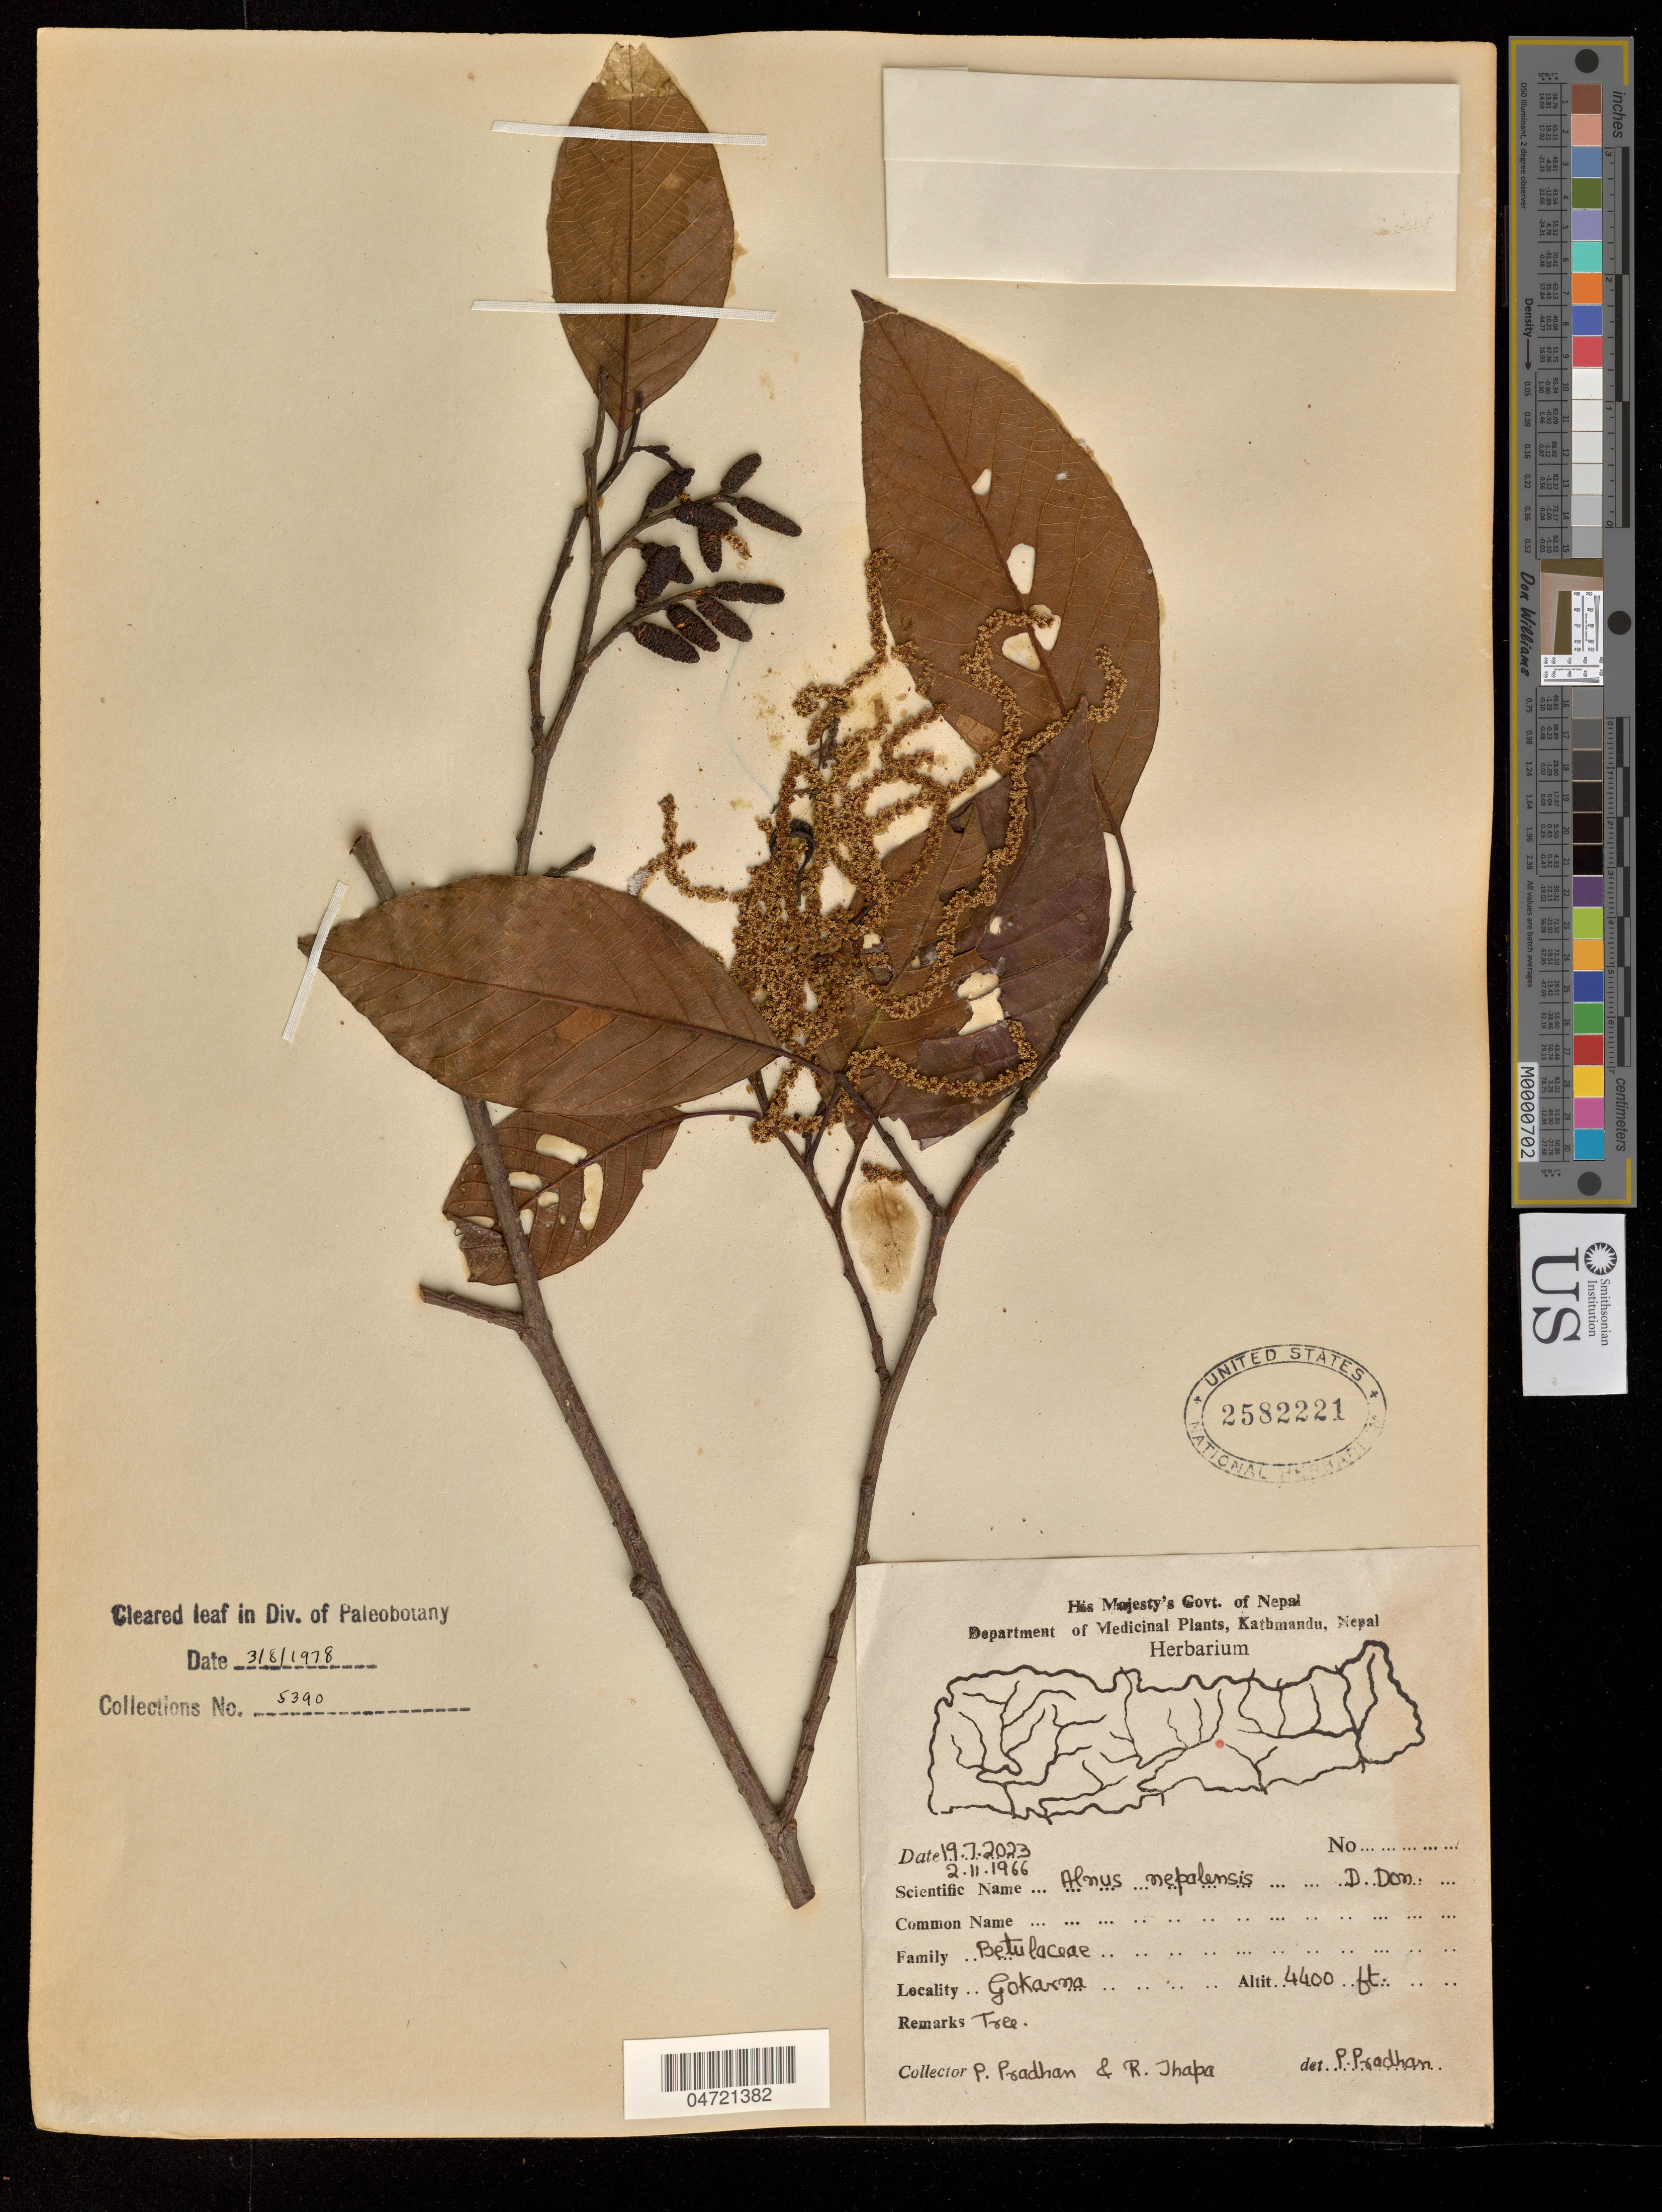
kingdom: Plantae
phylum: Tracheophyta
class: Magnoliopsida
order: Fagales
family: Betulaceae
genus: Alnus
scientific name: Alnus nepalensis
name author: D. Don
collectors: P. Pradhan & R. Thapa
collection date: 1966-11-02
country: Nepal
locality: Gokarna.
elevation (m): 1341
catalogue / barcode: US 2582221